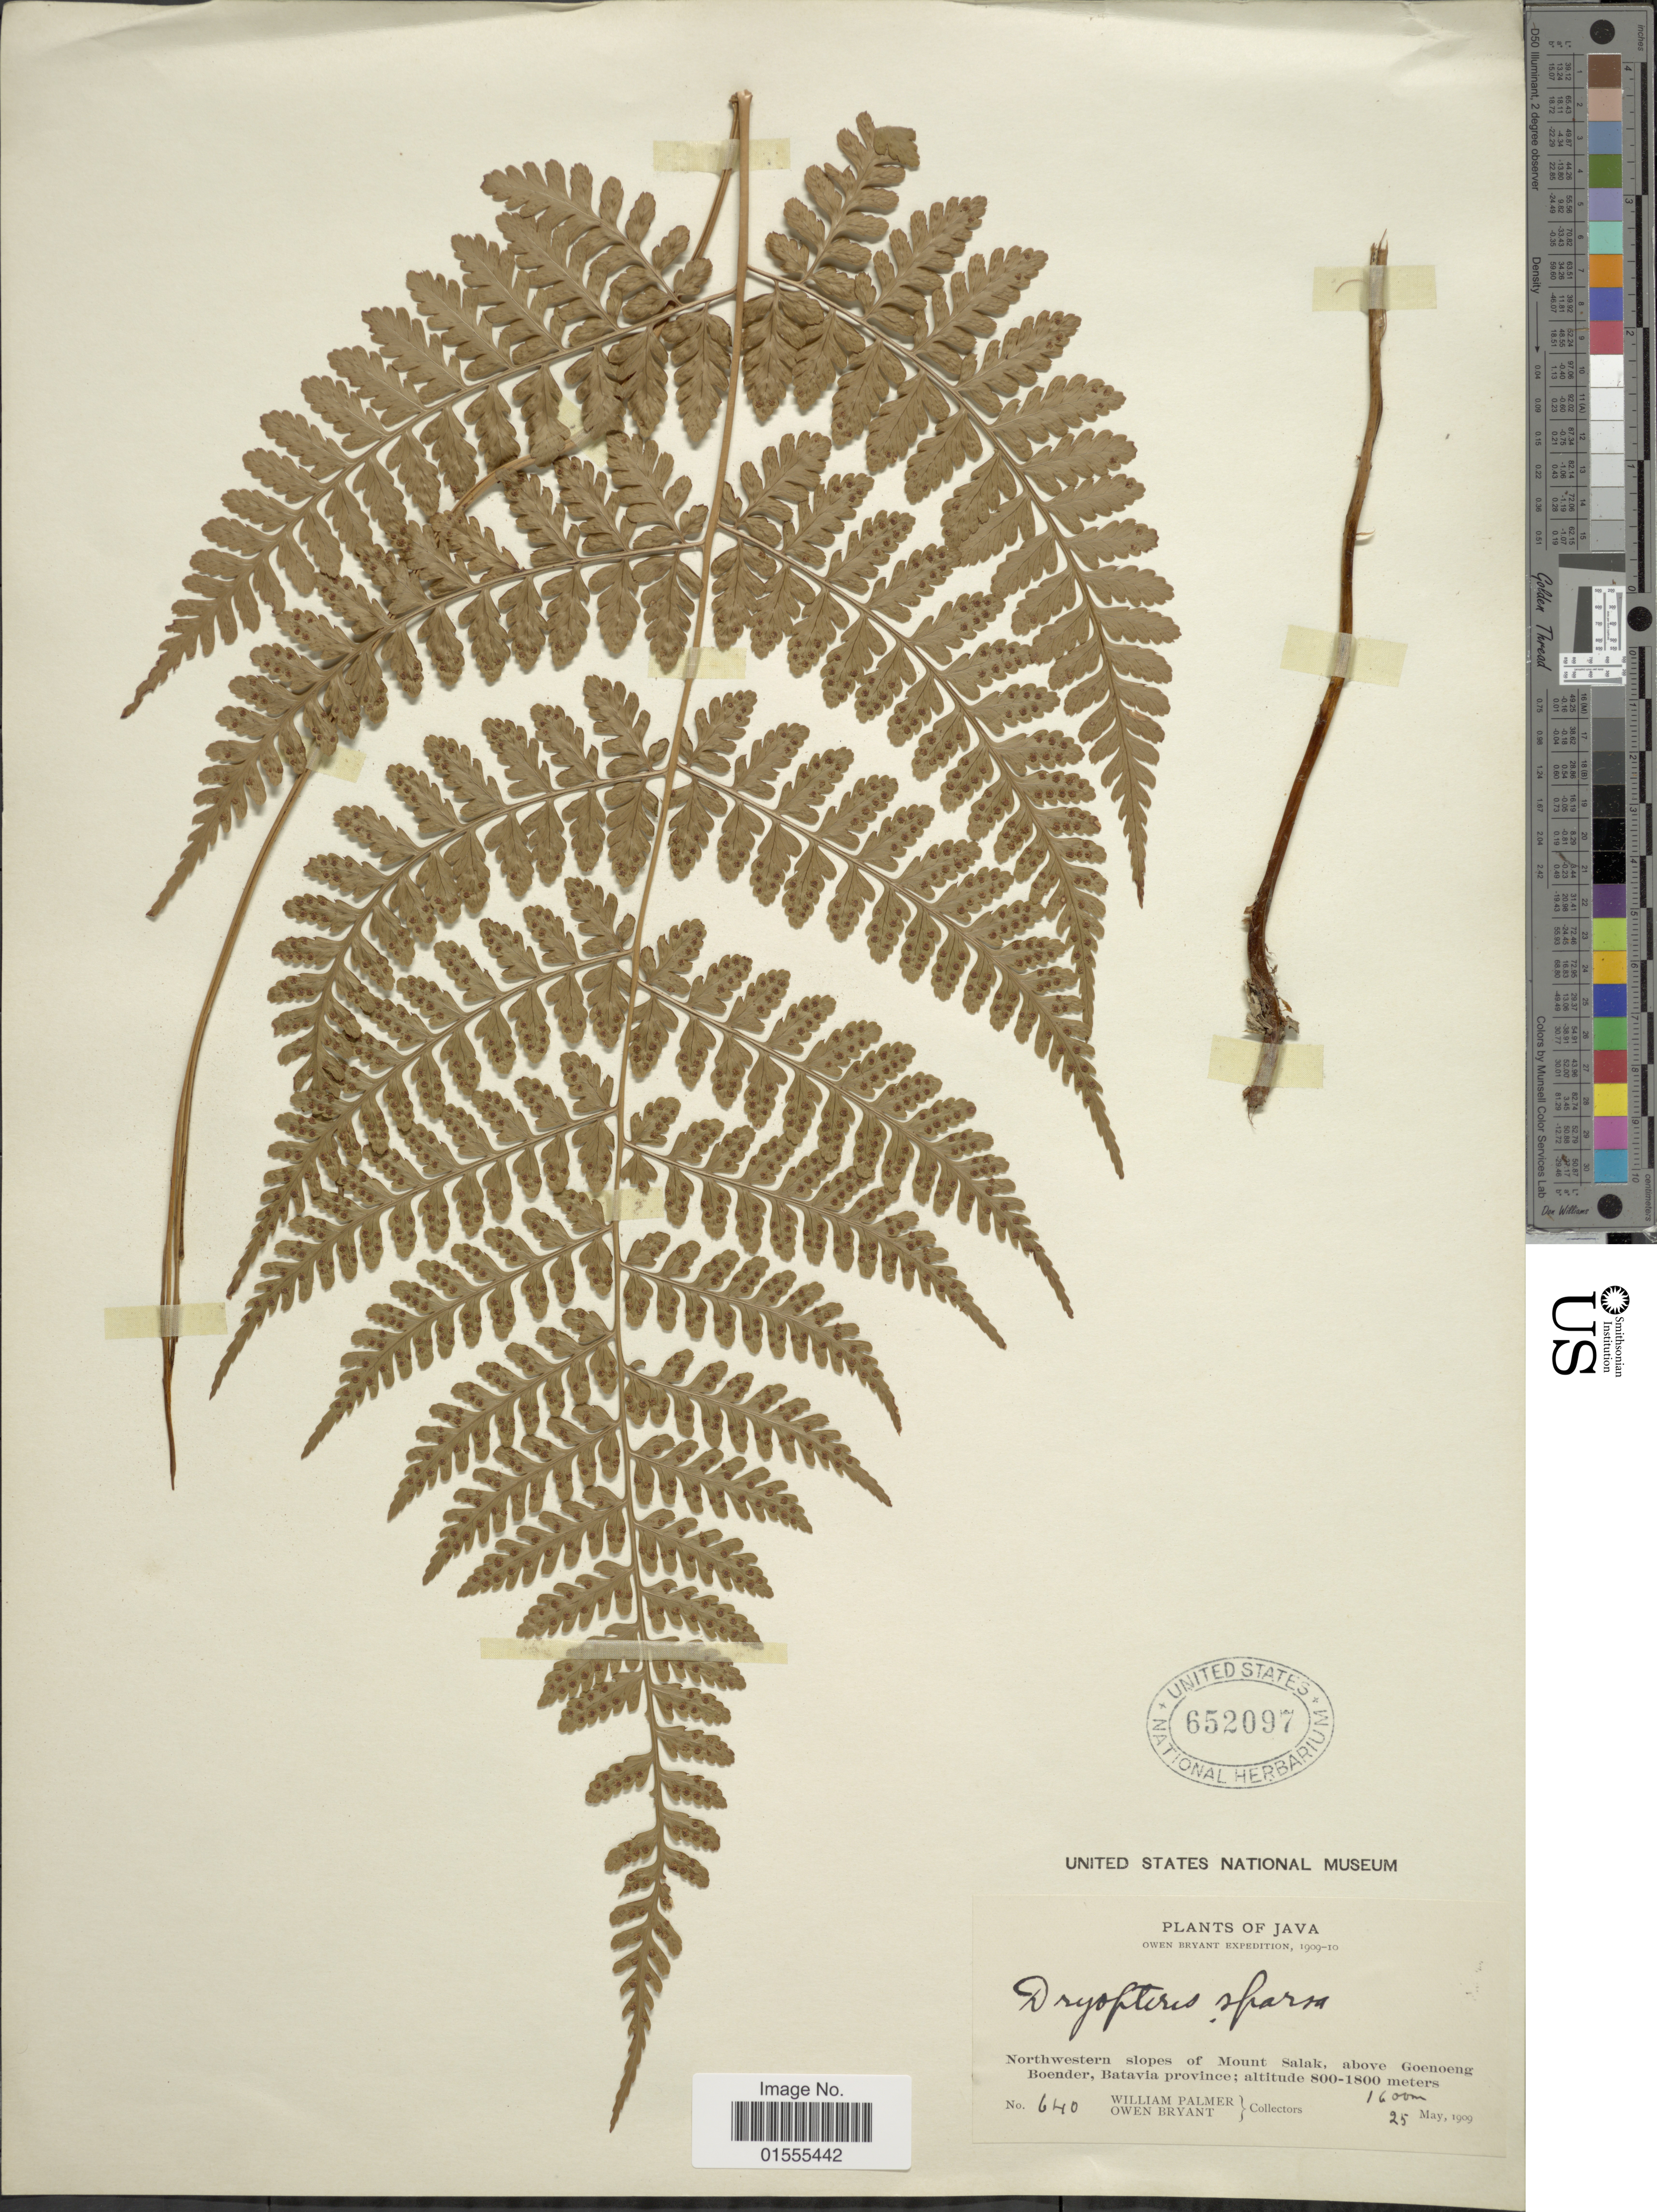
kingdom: Plantae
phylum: Tracheophyta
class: Polypodiopsida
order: Polypodiales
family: Dryopteridaceae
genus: Dryopteris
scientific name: Dryopteris sparsa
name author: (D. Don) Kuntze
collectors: W. Palmer & O. Bryant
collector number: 640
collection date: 1909-05-25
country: Indonesia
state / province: Java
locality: Northwestern slopes of Mount Salak, above Goenoeng Boender, Batavia province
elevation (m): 800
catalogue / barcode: US 652097